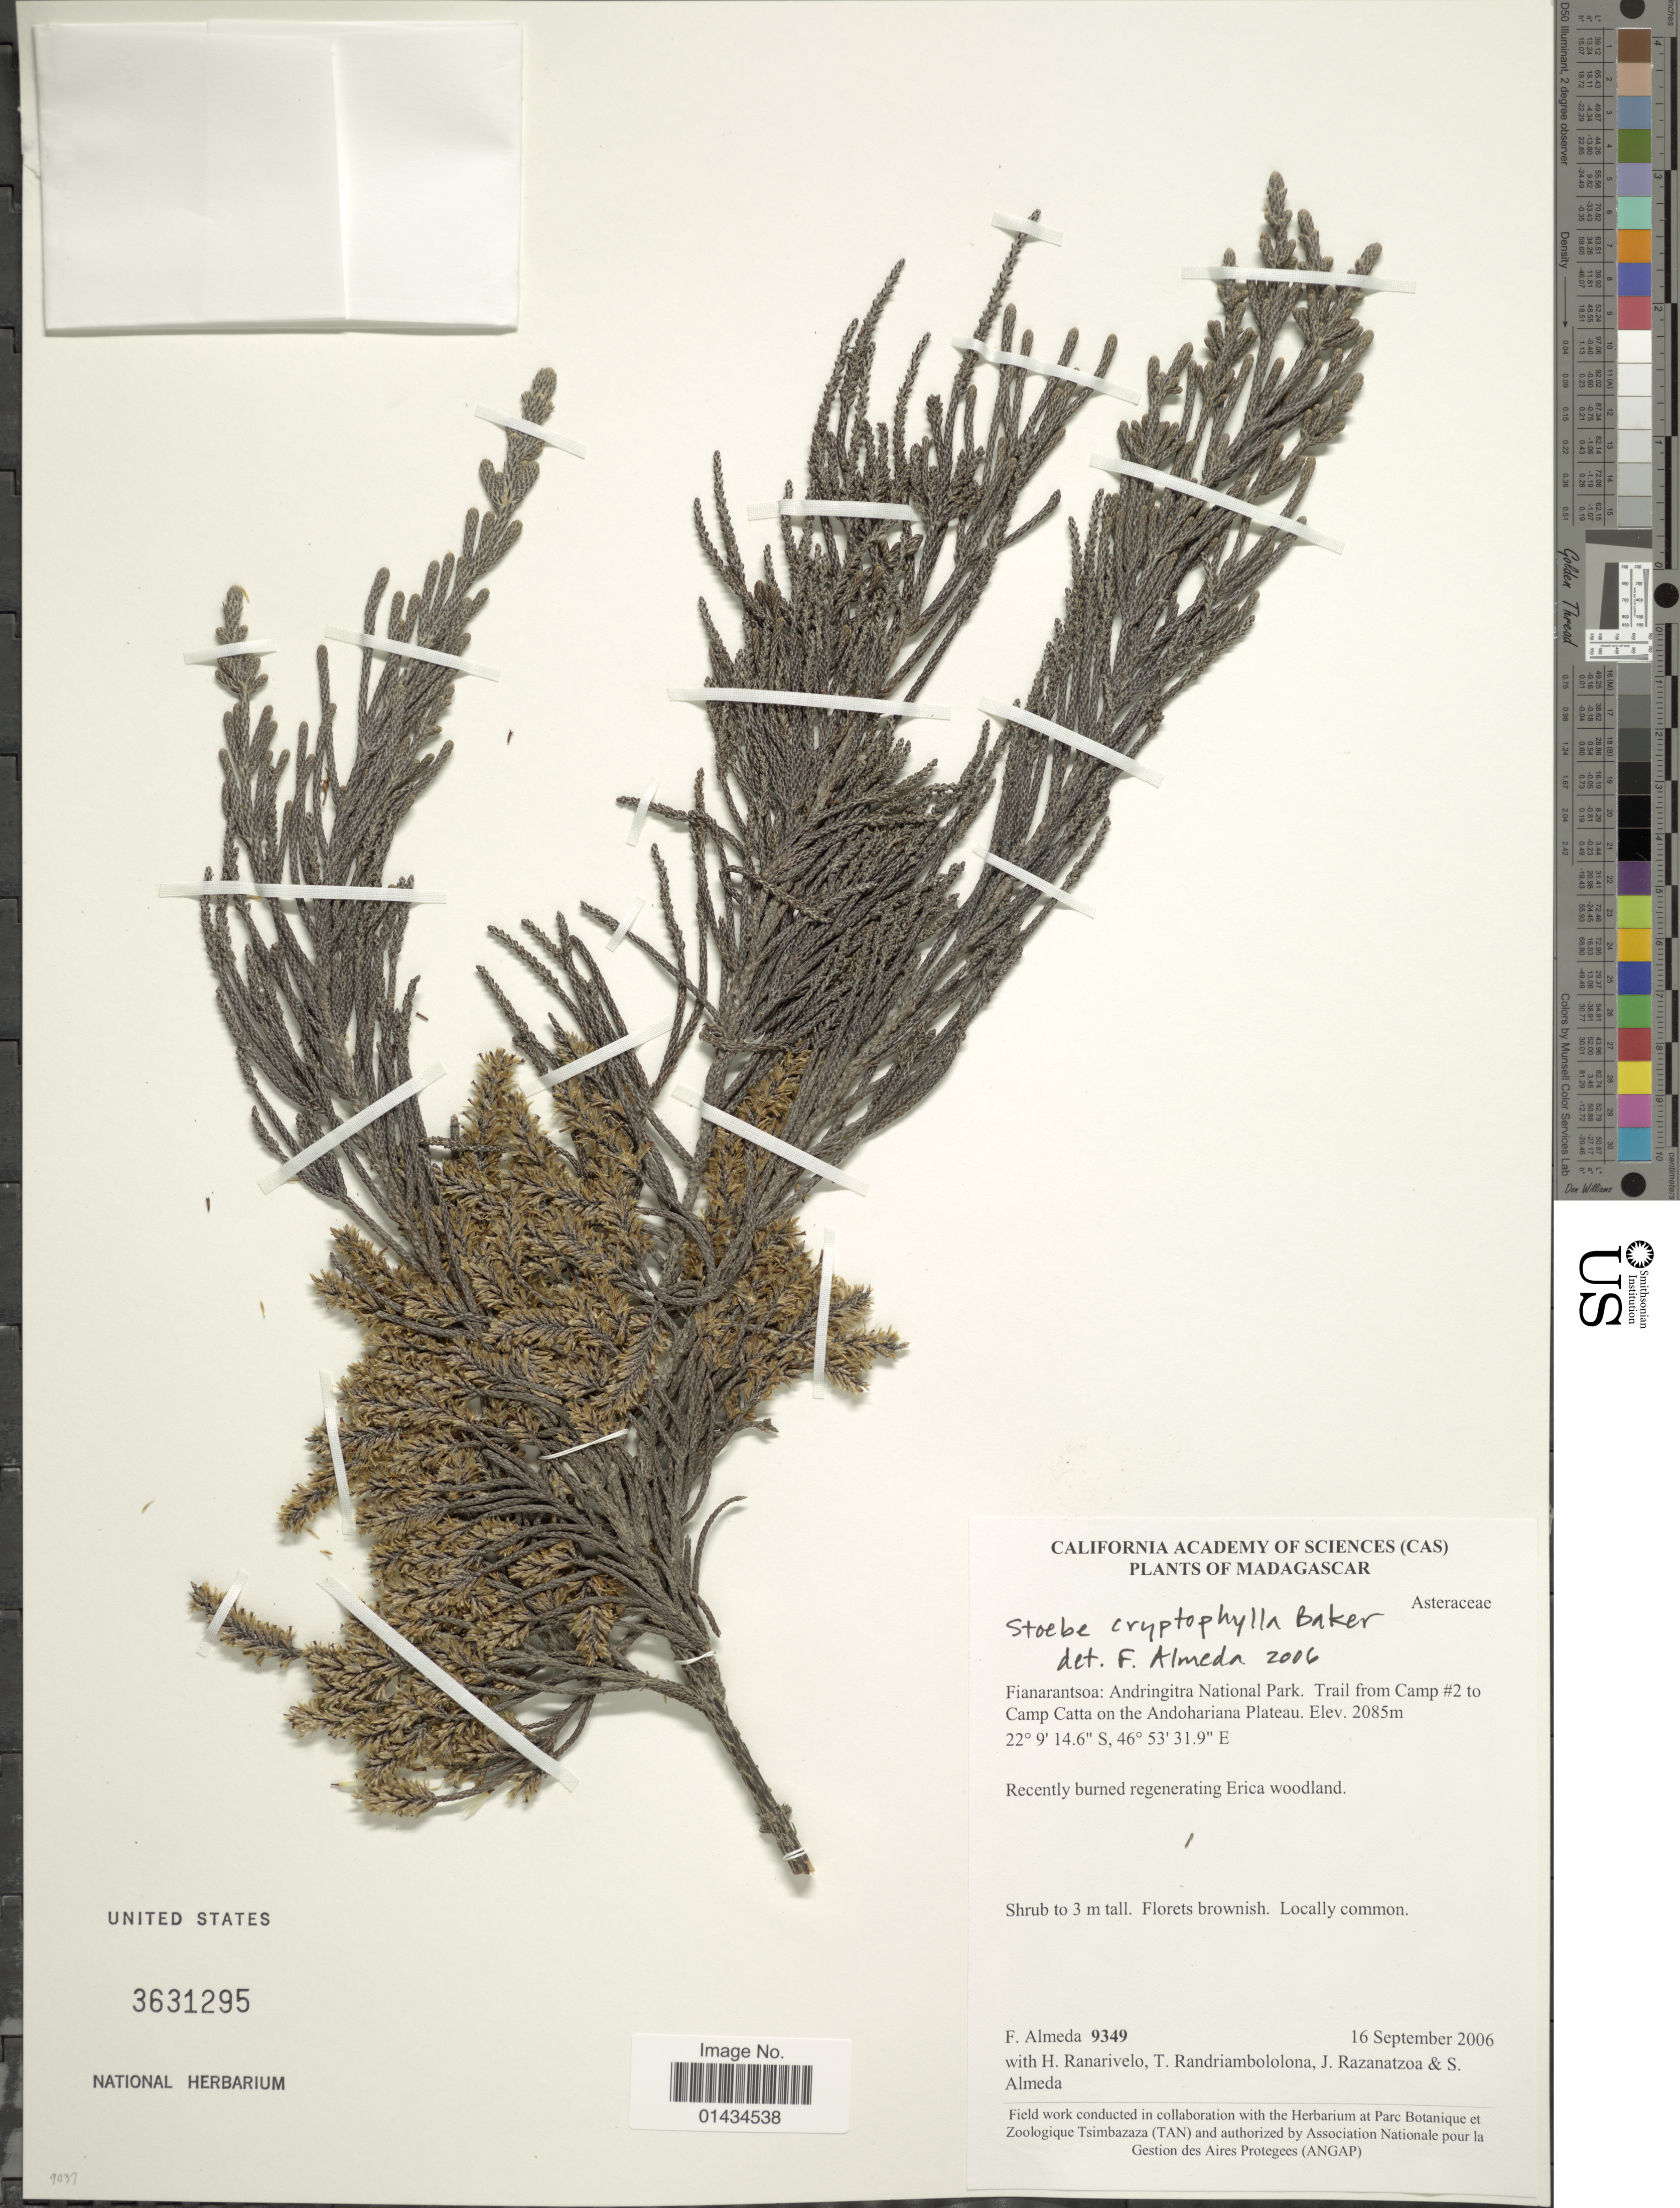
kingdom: Plantae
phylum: Tracheophyta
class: Magnoliopsida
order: Asterales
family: Asteraceae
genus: Stoebe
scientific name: Stoebe cryptophylla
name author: Baker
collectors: F. Almeda, H. Ranarivelo, M. Randriambololona, J. Razanatzoa & S. Almeda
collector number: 9349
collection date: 2006-09-16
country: Madagascar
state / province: Haute Matsiatra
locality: Andringitra National Park, trail from Camp #2 to Camp Catta on the Andohariana Plateau, recently burned regenerating Erica woodland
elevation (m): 2085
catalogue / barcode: US 3631295